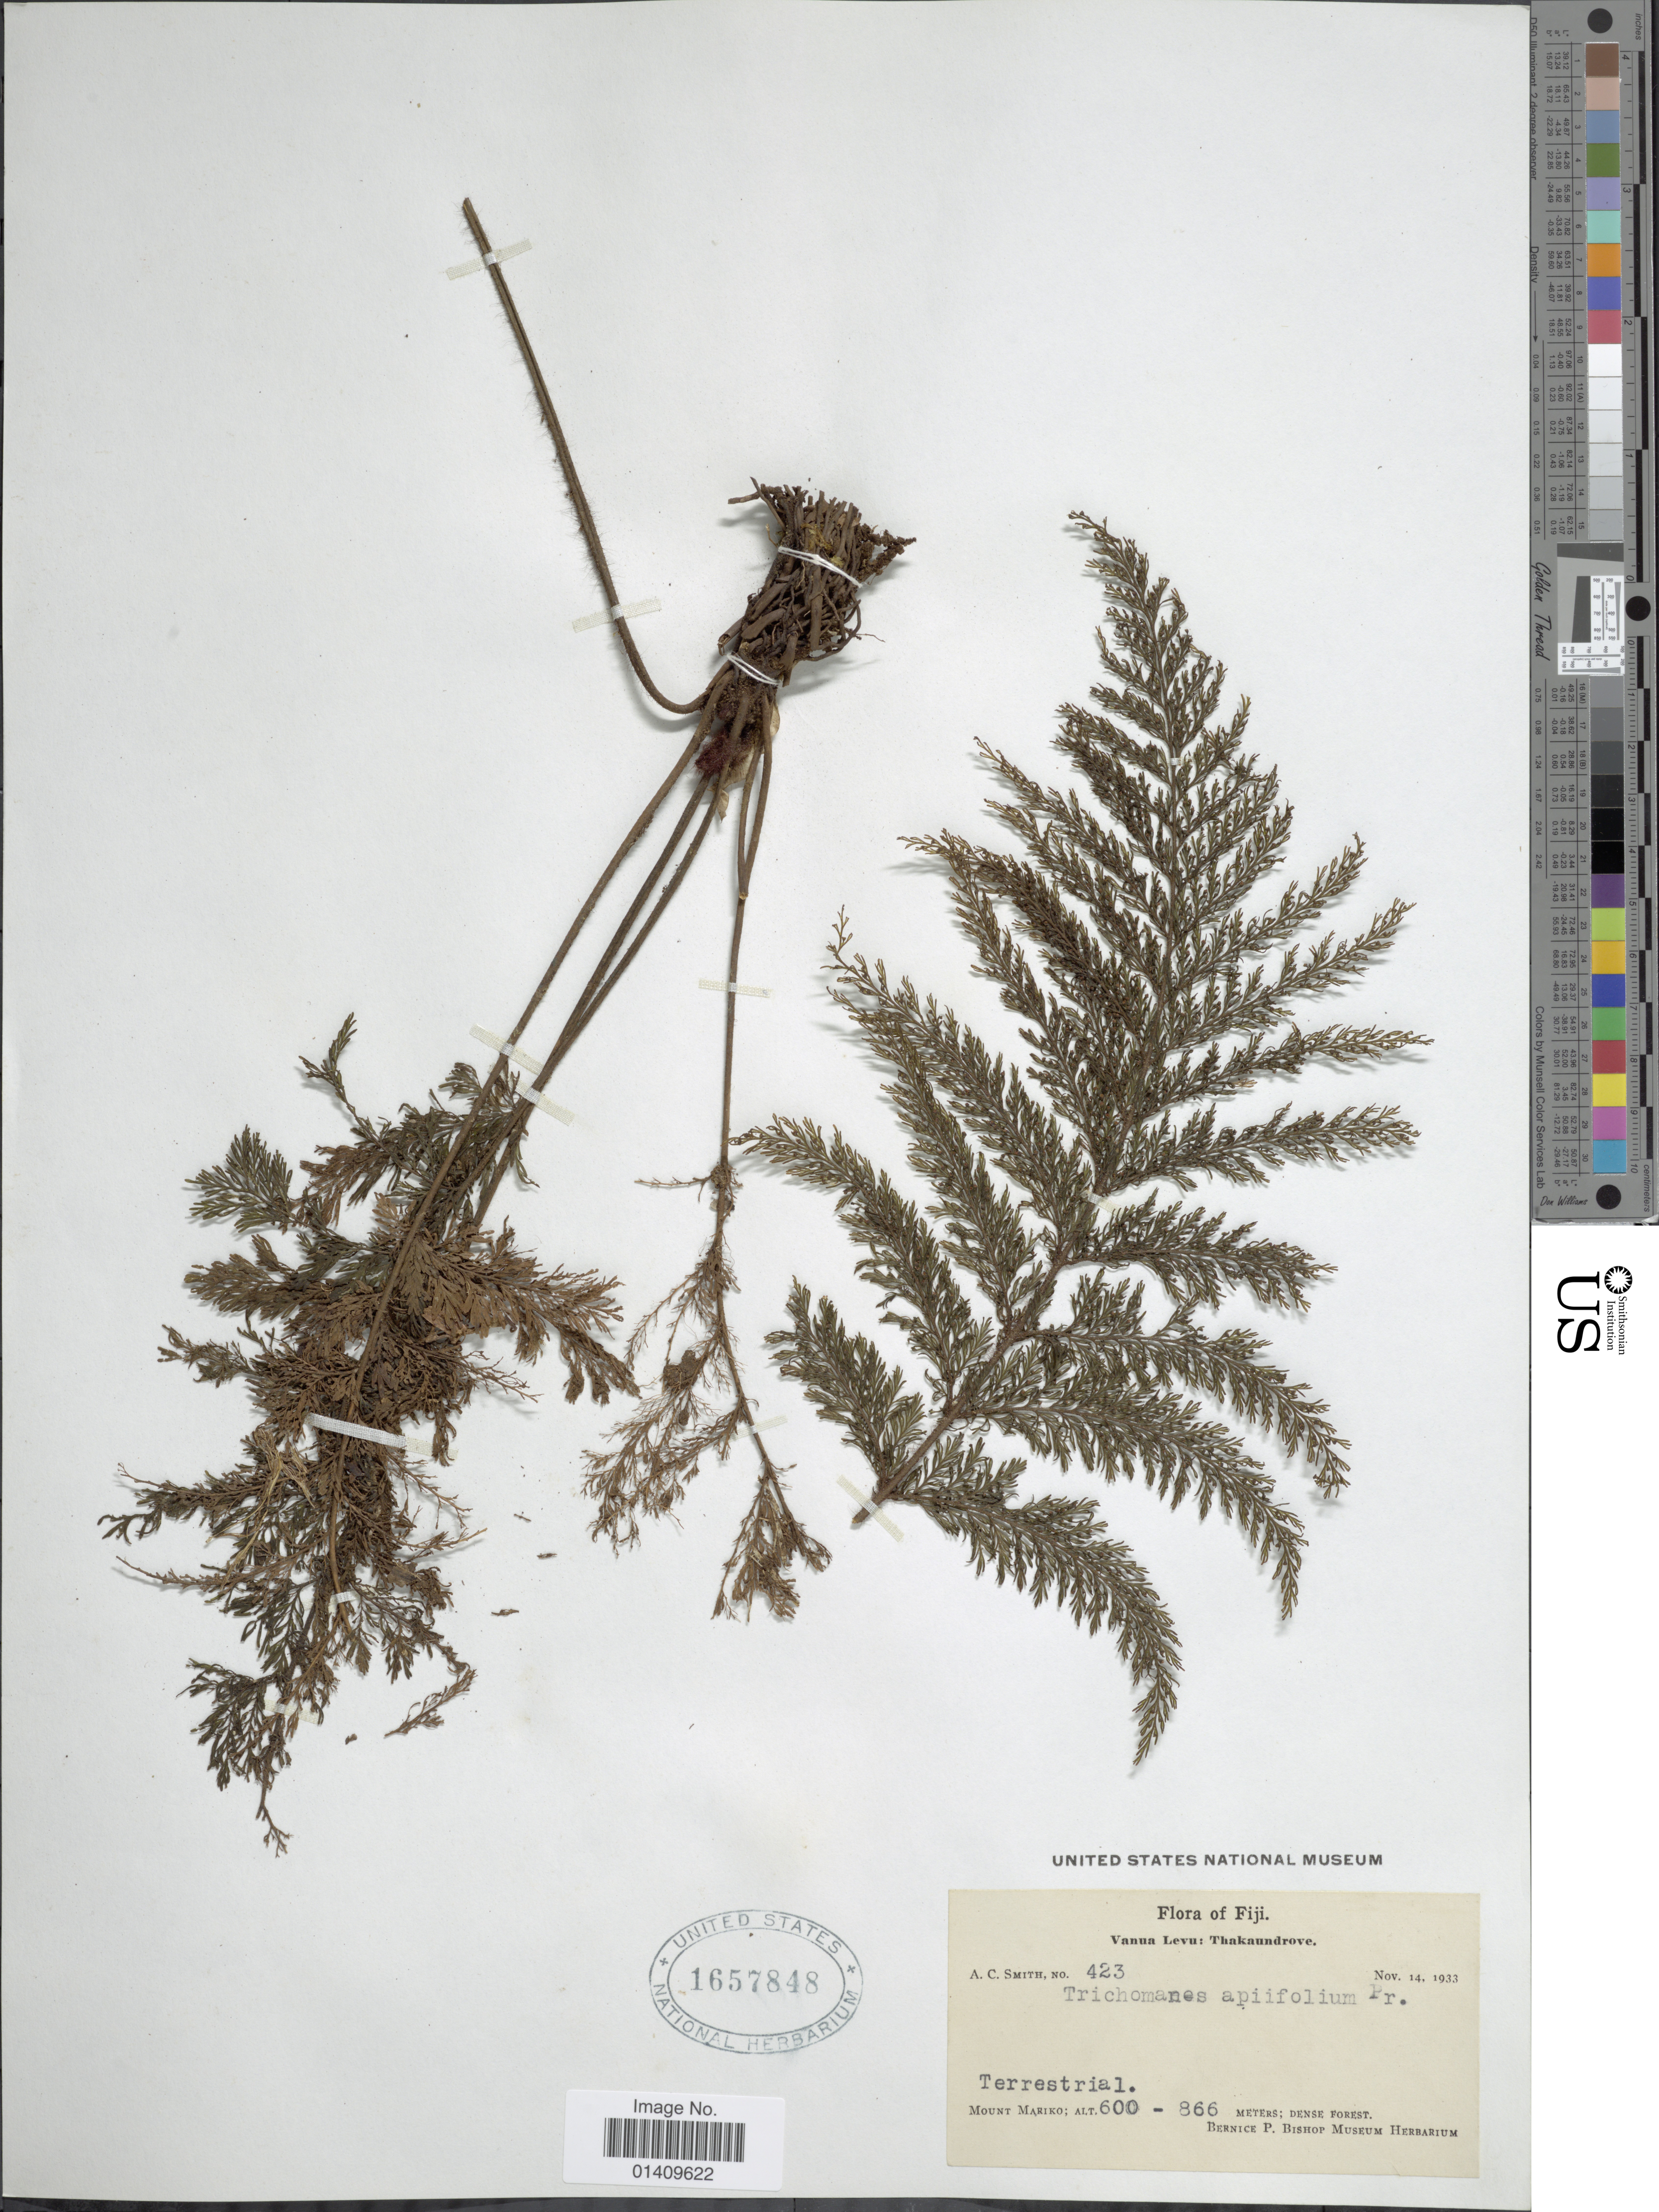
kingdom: Plantae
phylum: Tracheophyta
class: Polypodiopsida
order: Hymenophyllales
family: Hymenophyllaceae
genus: Callistopteris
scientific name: Callistopteris apiifolia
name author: (C. Presl) Copel.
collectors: A. C. Smith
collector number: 423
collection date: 1933-11-14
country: Fiji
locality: Vanua Levu: Thakaundrove mount Mariko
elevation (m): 600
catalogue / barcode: US 1657848